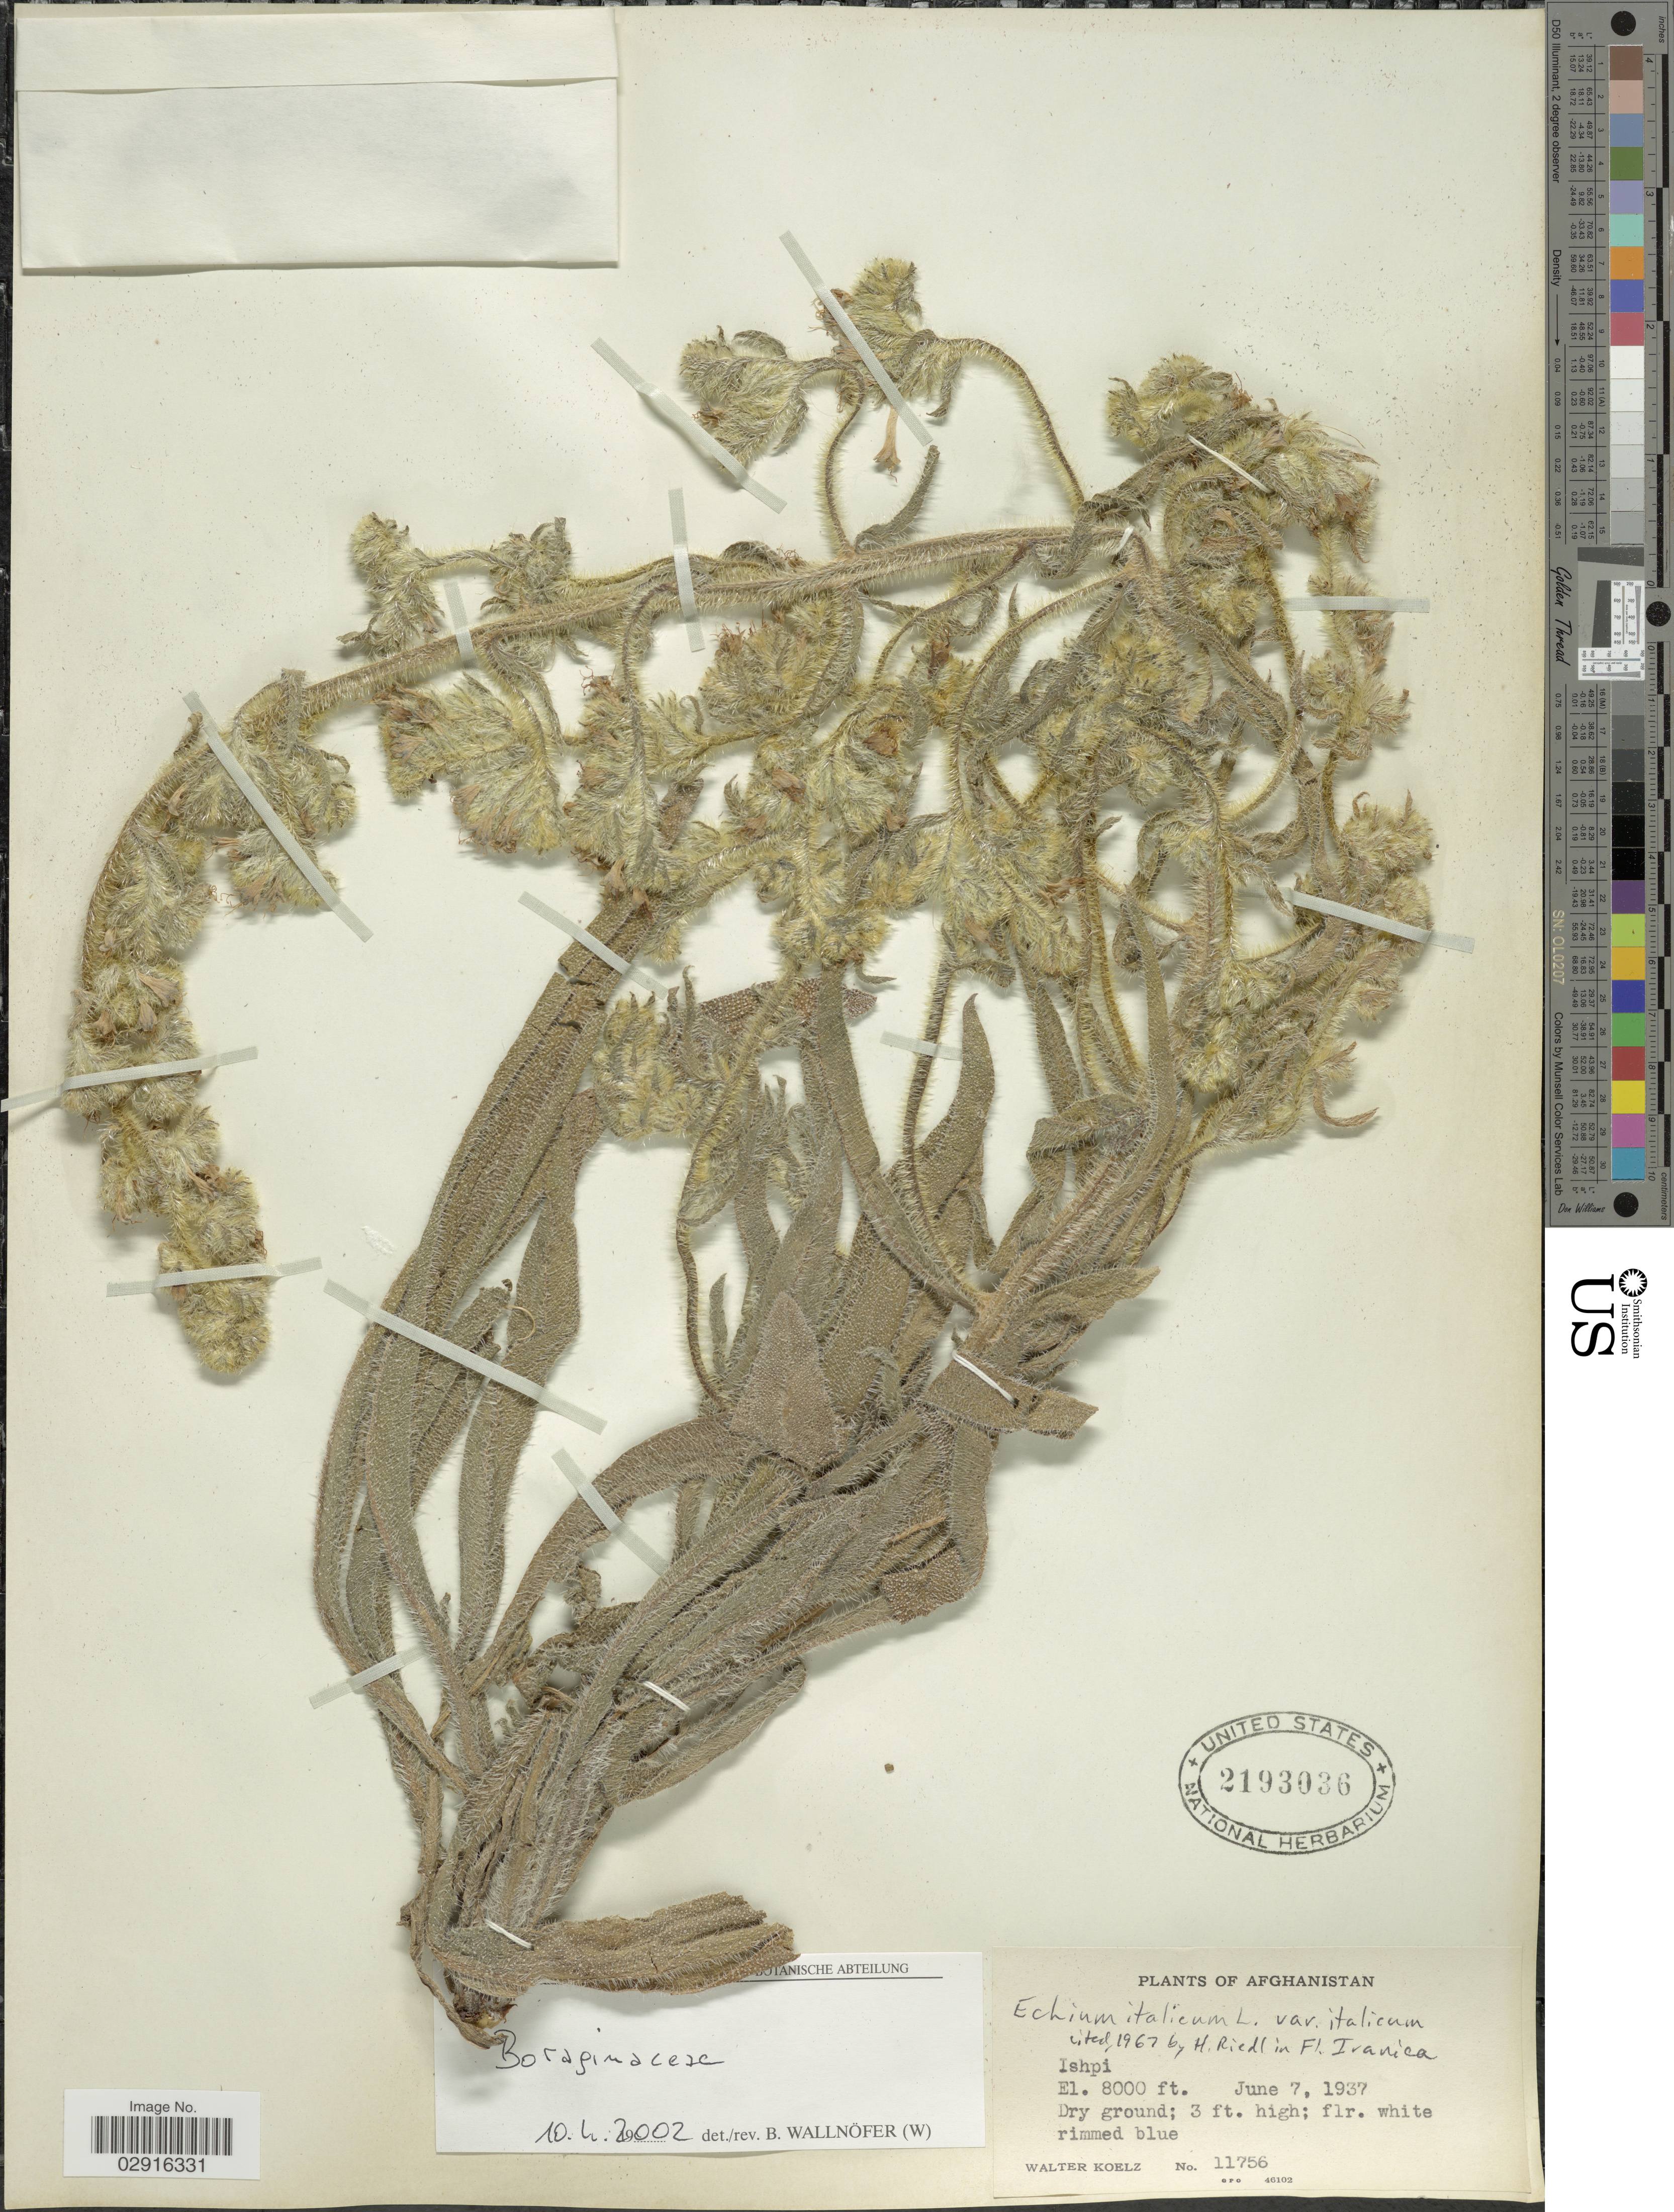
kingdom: Plantae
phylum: Tracheophyta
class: Magnoliopsida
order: Boraginales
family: Boraginaceae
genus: Echium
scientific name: Echium italicum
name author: L.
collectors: W. N. Koelz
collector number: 11756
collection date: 1937-06-07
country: Afghanistan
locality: Ishpi.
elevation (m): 2438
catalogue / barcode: US 2193036